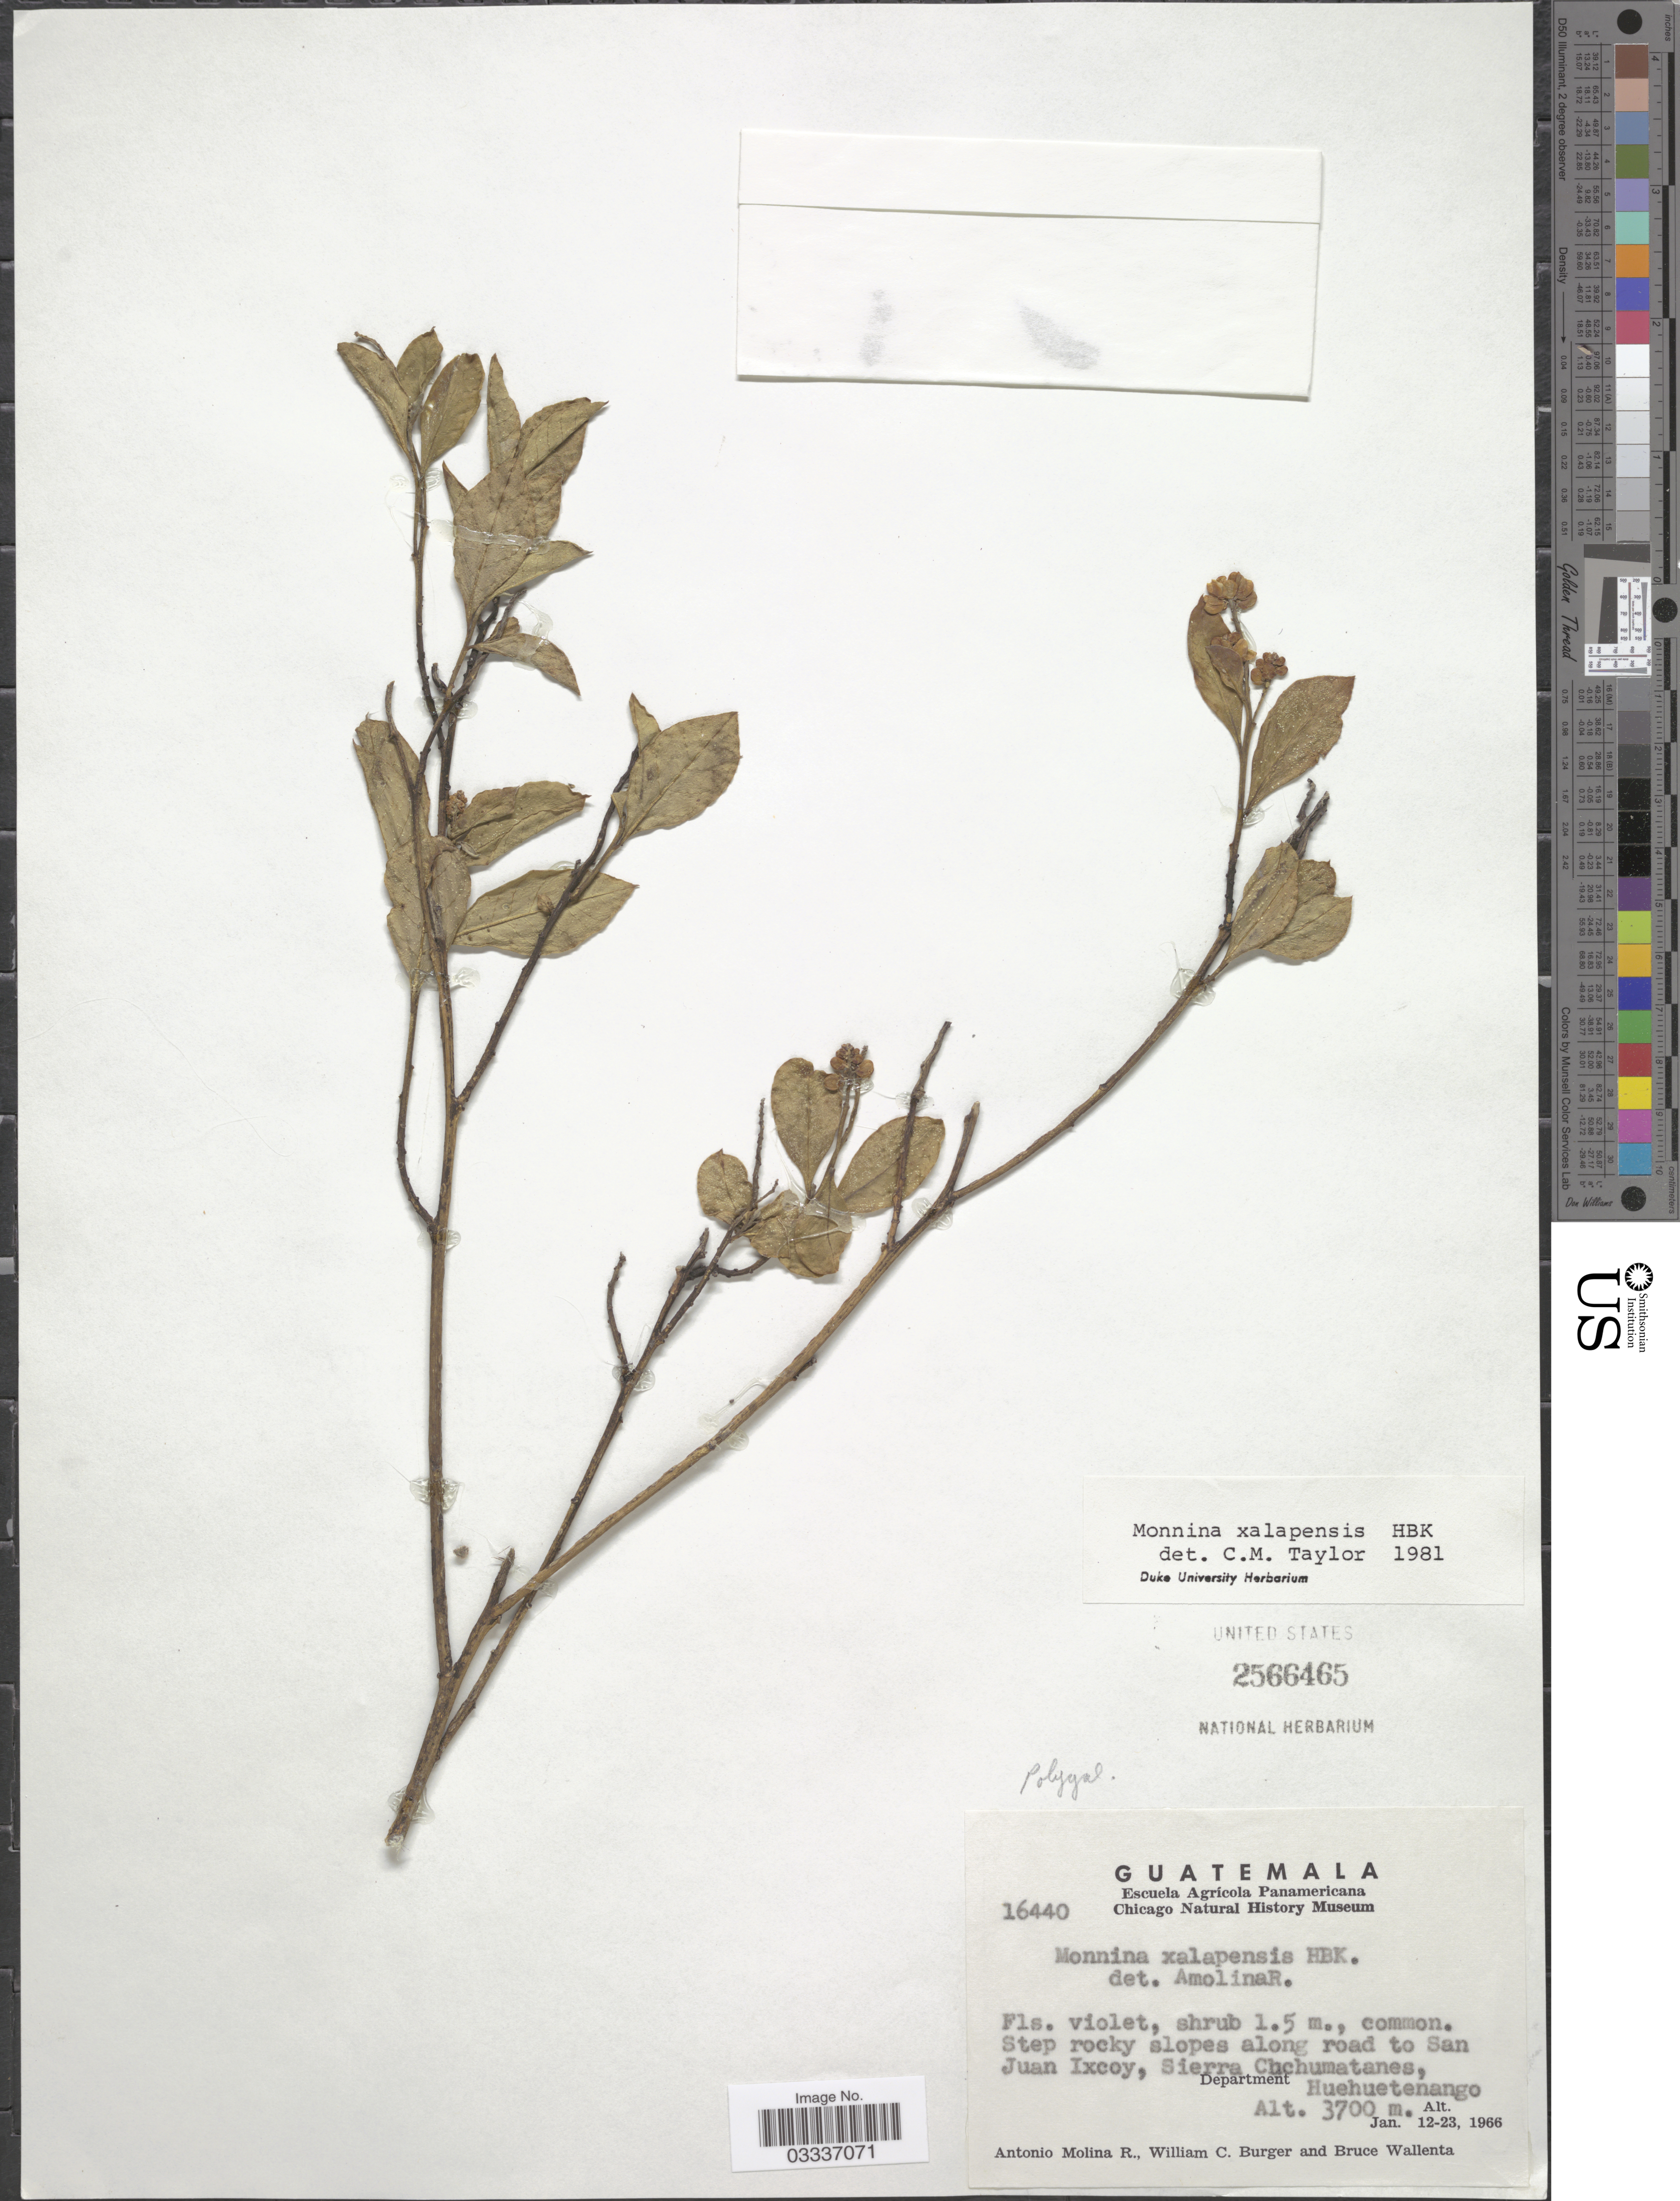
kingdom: Plantae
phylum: Tracheophyta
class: Magnoliopsida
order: Fabales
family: Polygalaceae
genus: Monnina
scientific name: Monnina xalapensis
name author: Kunth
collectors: A. Molina R., W. Burger & B. Wallenta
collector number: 16440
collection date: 1966-01-12/1966-01-23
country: Guatemala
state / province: Huehuetenango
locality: Step rocky slopes along road to San Juan Ixcoy, Sierra Chchumatanes, Department Huehuetenango.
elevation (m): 3700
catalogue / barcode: US 2566465